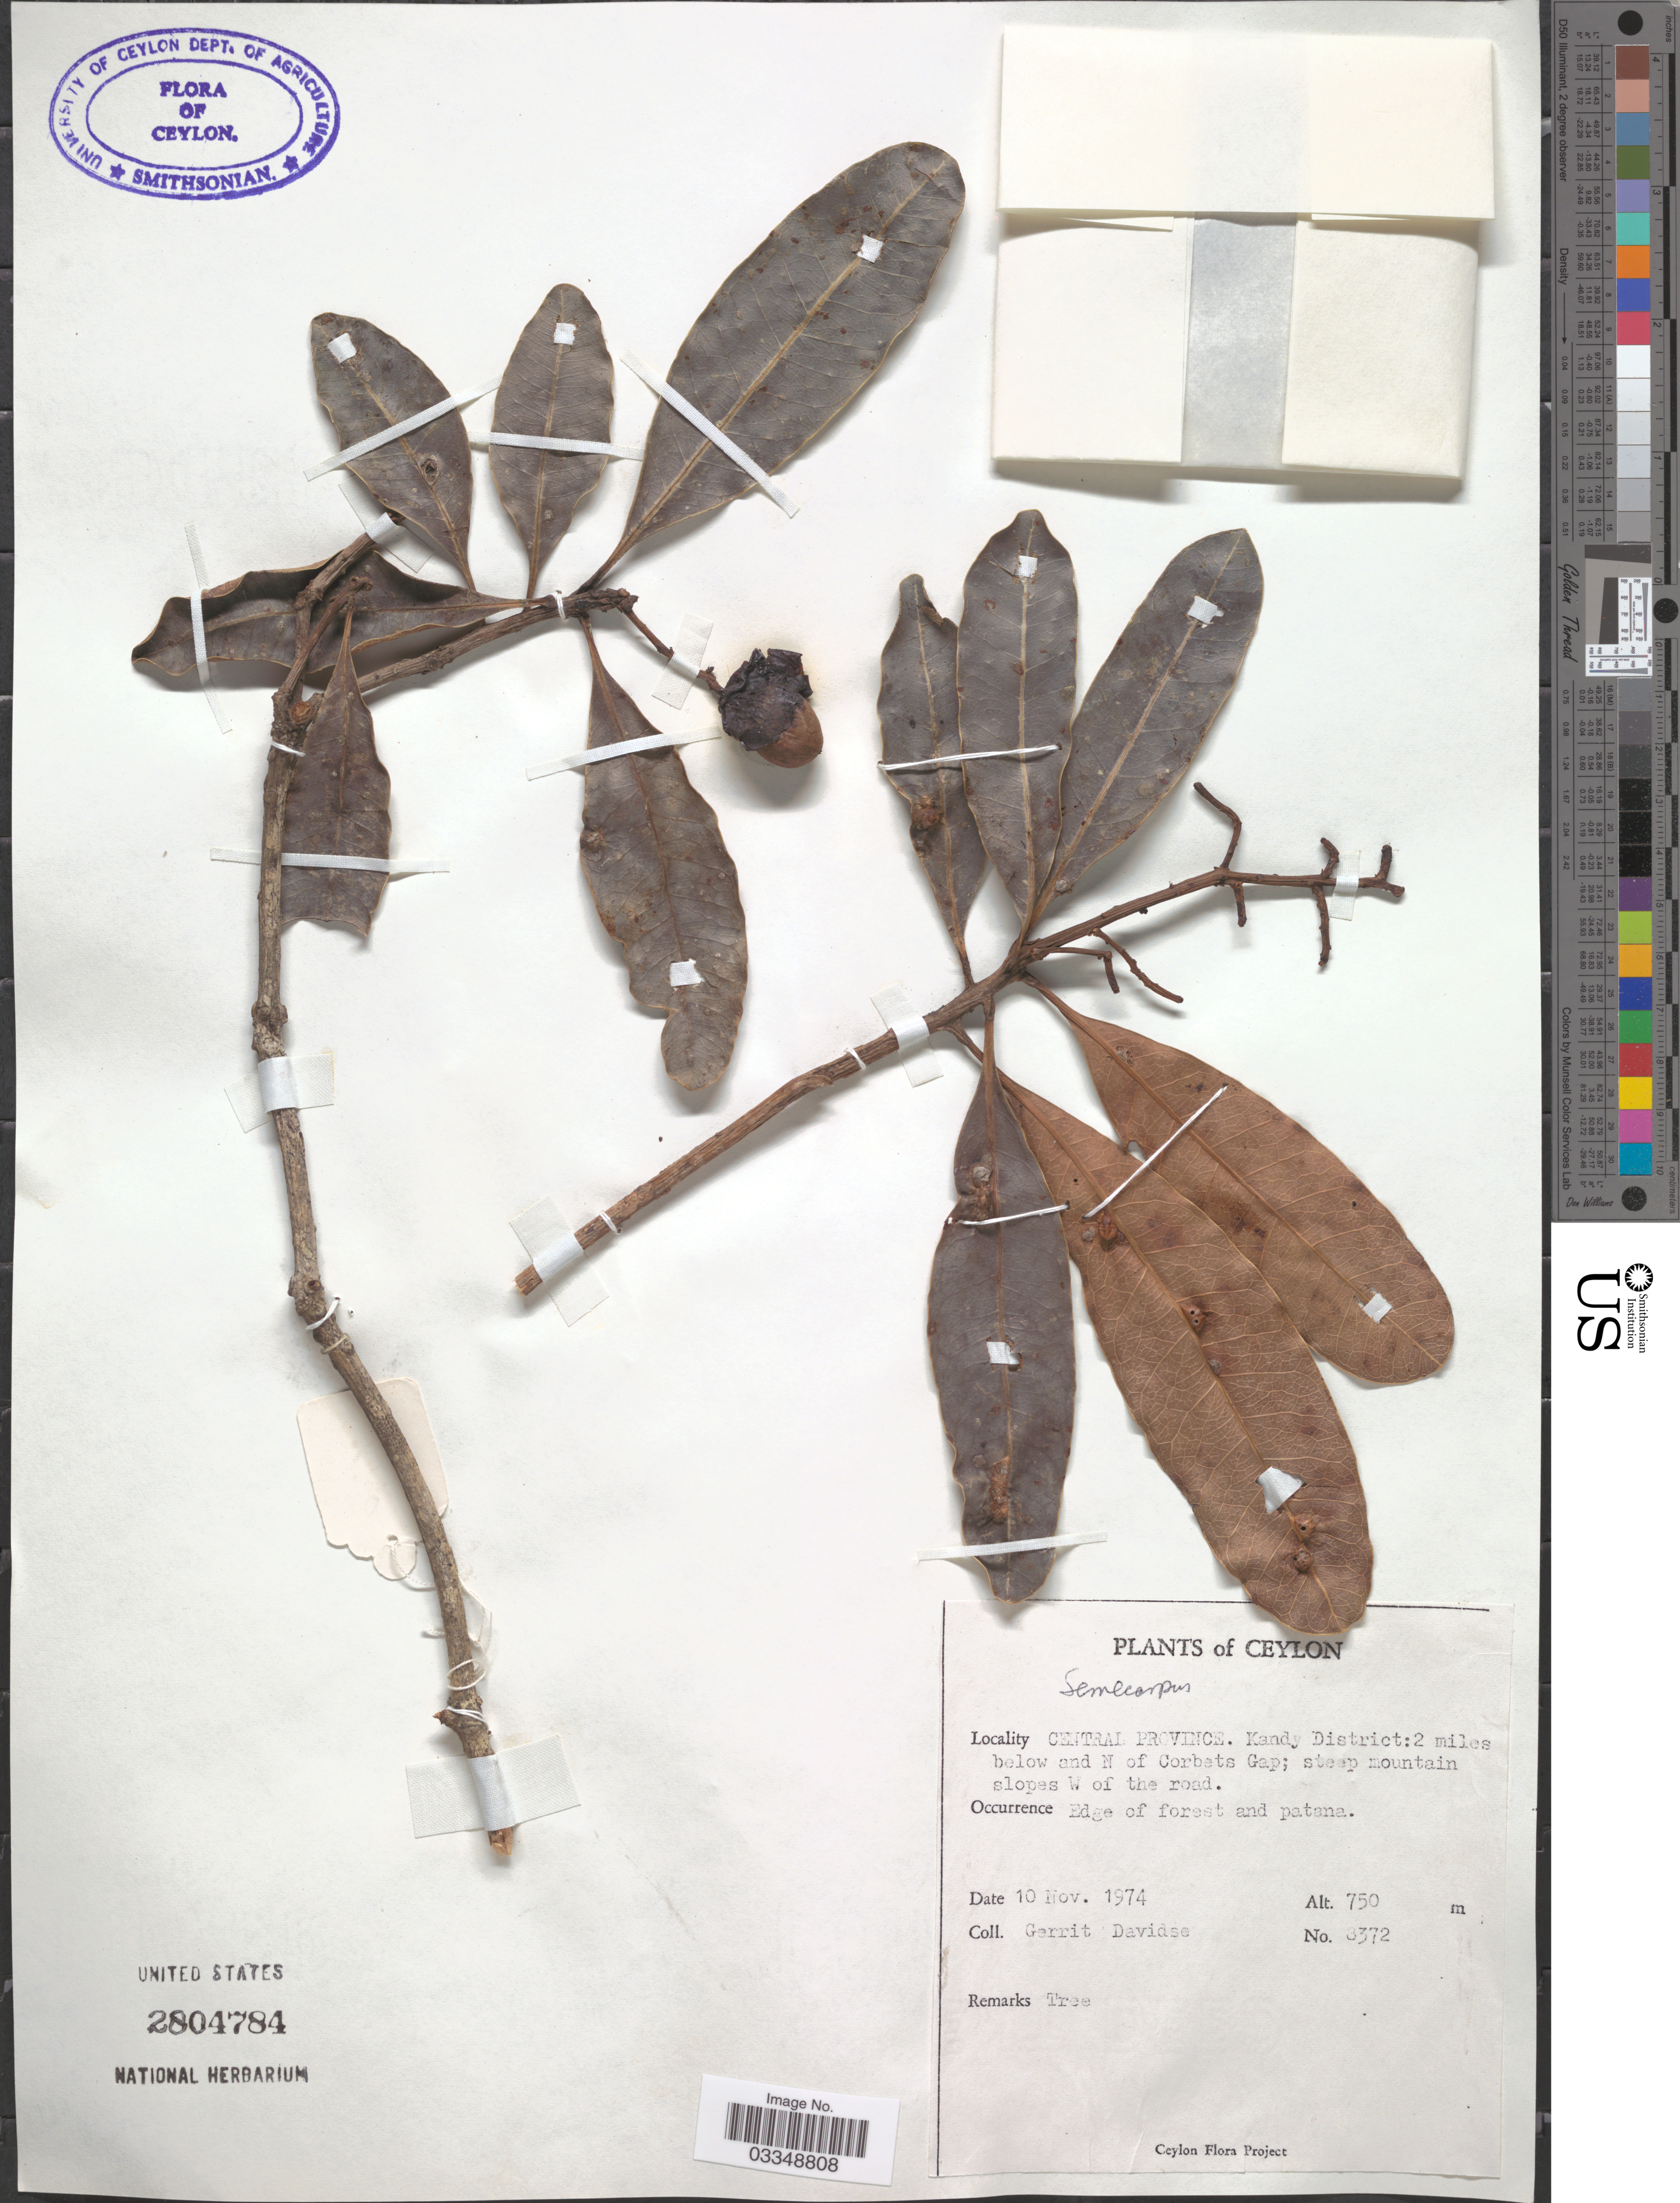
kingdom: Plantae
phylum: Tracheophyta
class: Magnoliopsida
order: Sapindales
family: Anacardiaceae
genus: Semecarpus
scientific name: Semecarpus sp.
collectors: G. Davidse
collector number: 8372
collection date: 1974-11-10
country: Sri Lanka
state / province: Central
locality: Ceylon. Kandy District: 2 miles below and N of Crobets Gap; steep mountain slopes W of the road.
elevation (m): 750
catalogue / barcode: US 2804784